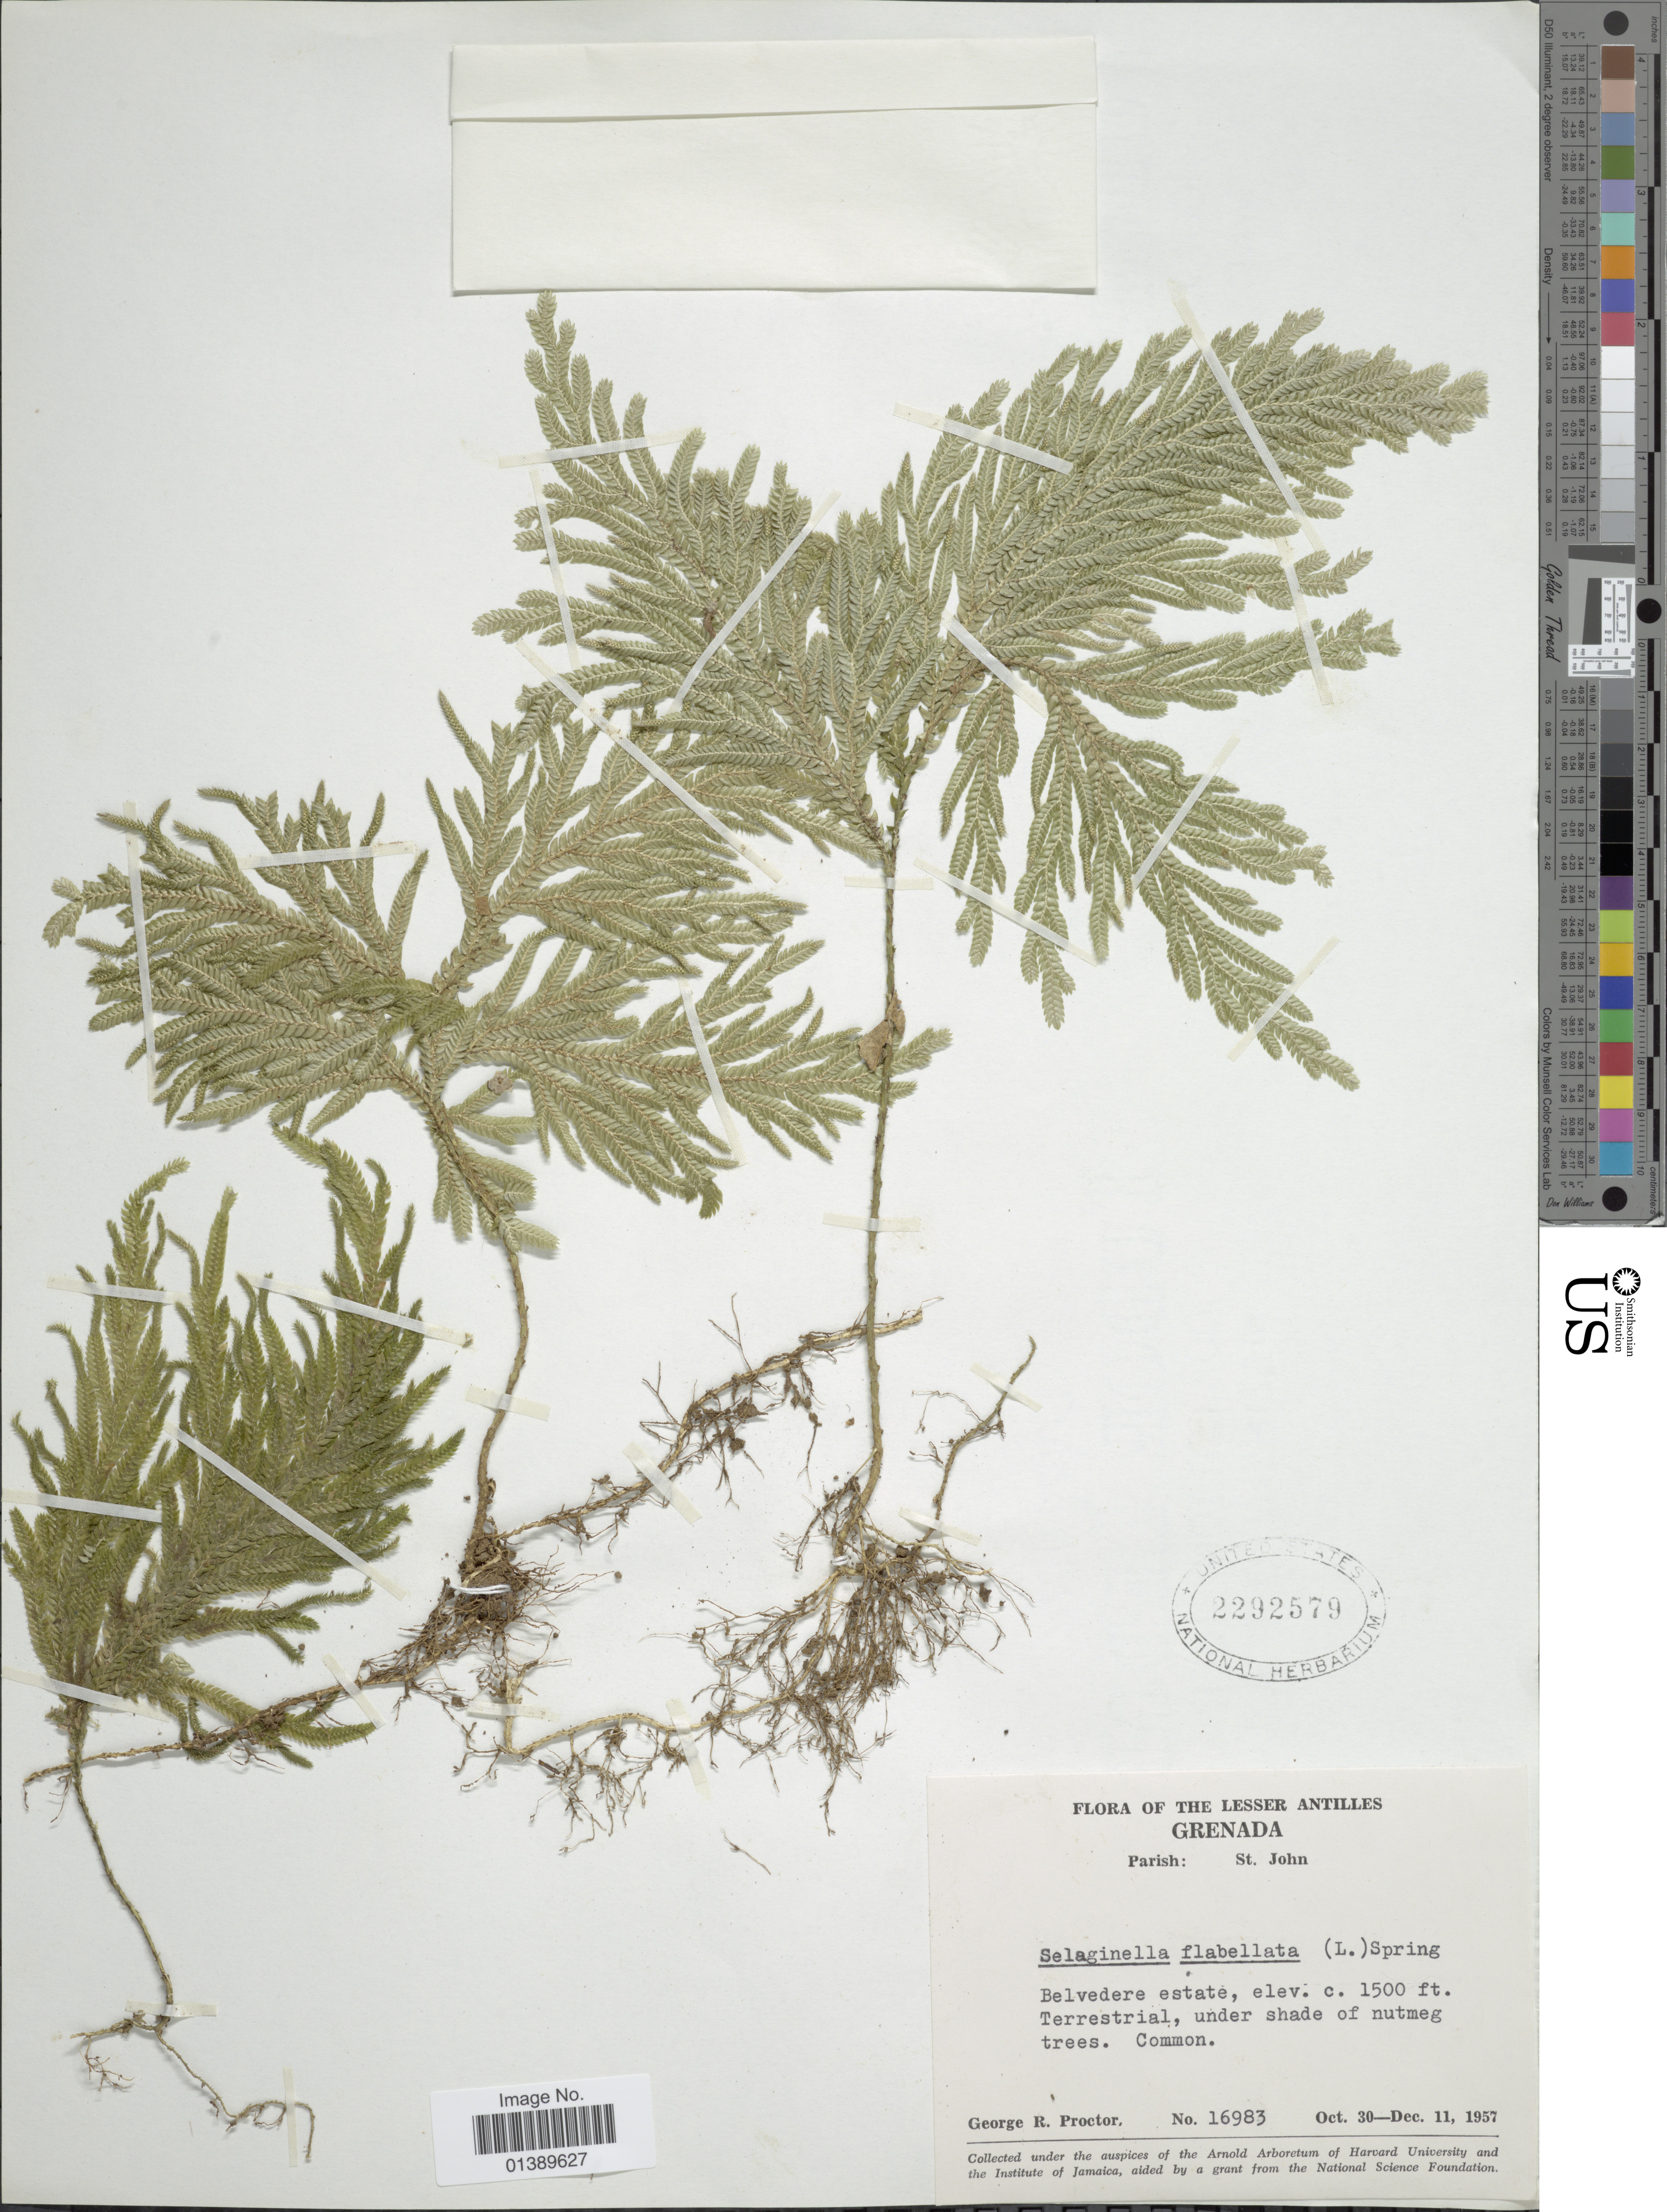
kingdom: Plantae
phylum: Tracheophyta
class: Lycopodiopsida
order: Selaginellales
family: Selaginellaceae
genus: Selaginella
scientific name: Selaginella flabellata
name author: L.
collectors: G. R. Proctor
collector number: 16983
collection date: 1957-10-30/1957-12-11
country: Grenada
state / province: Saint John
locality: The Lesser Antilles, Belvedere estate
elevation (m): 457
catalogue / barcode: US 2292579